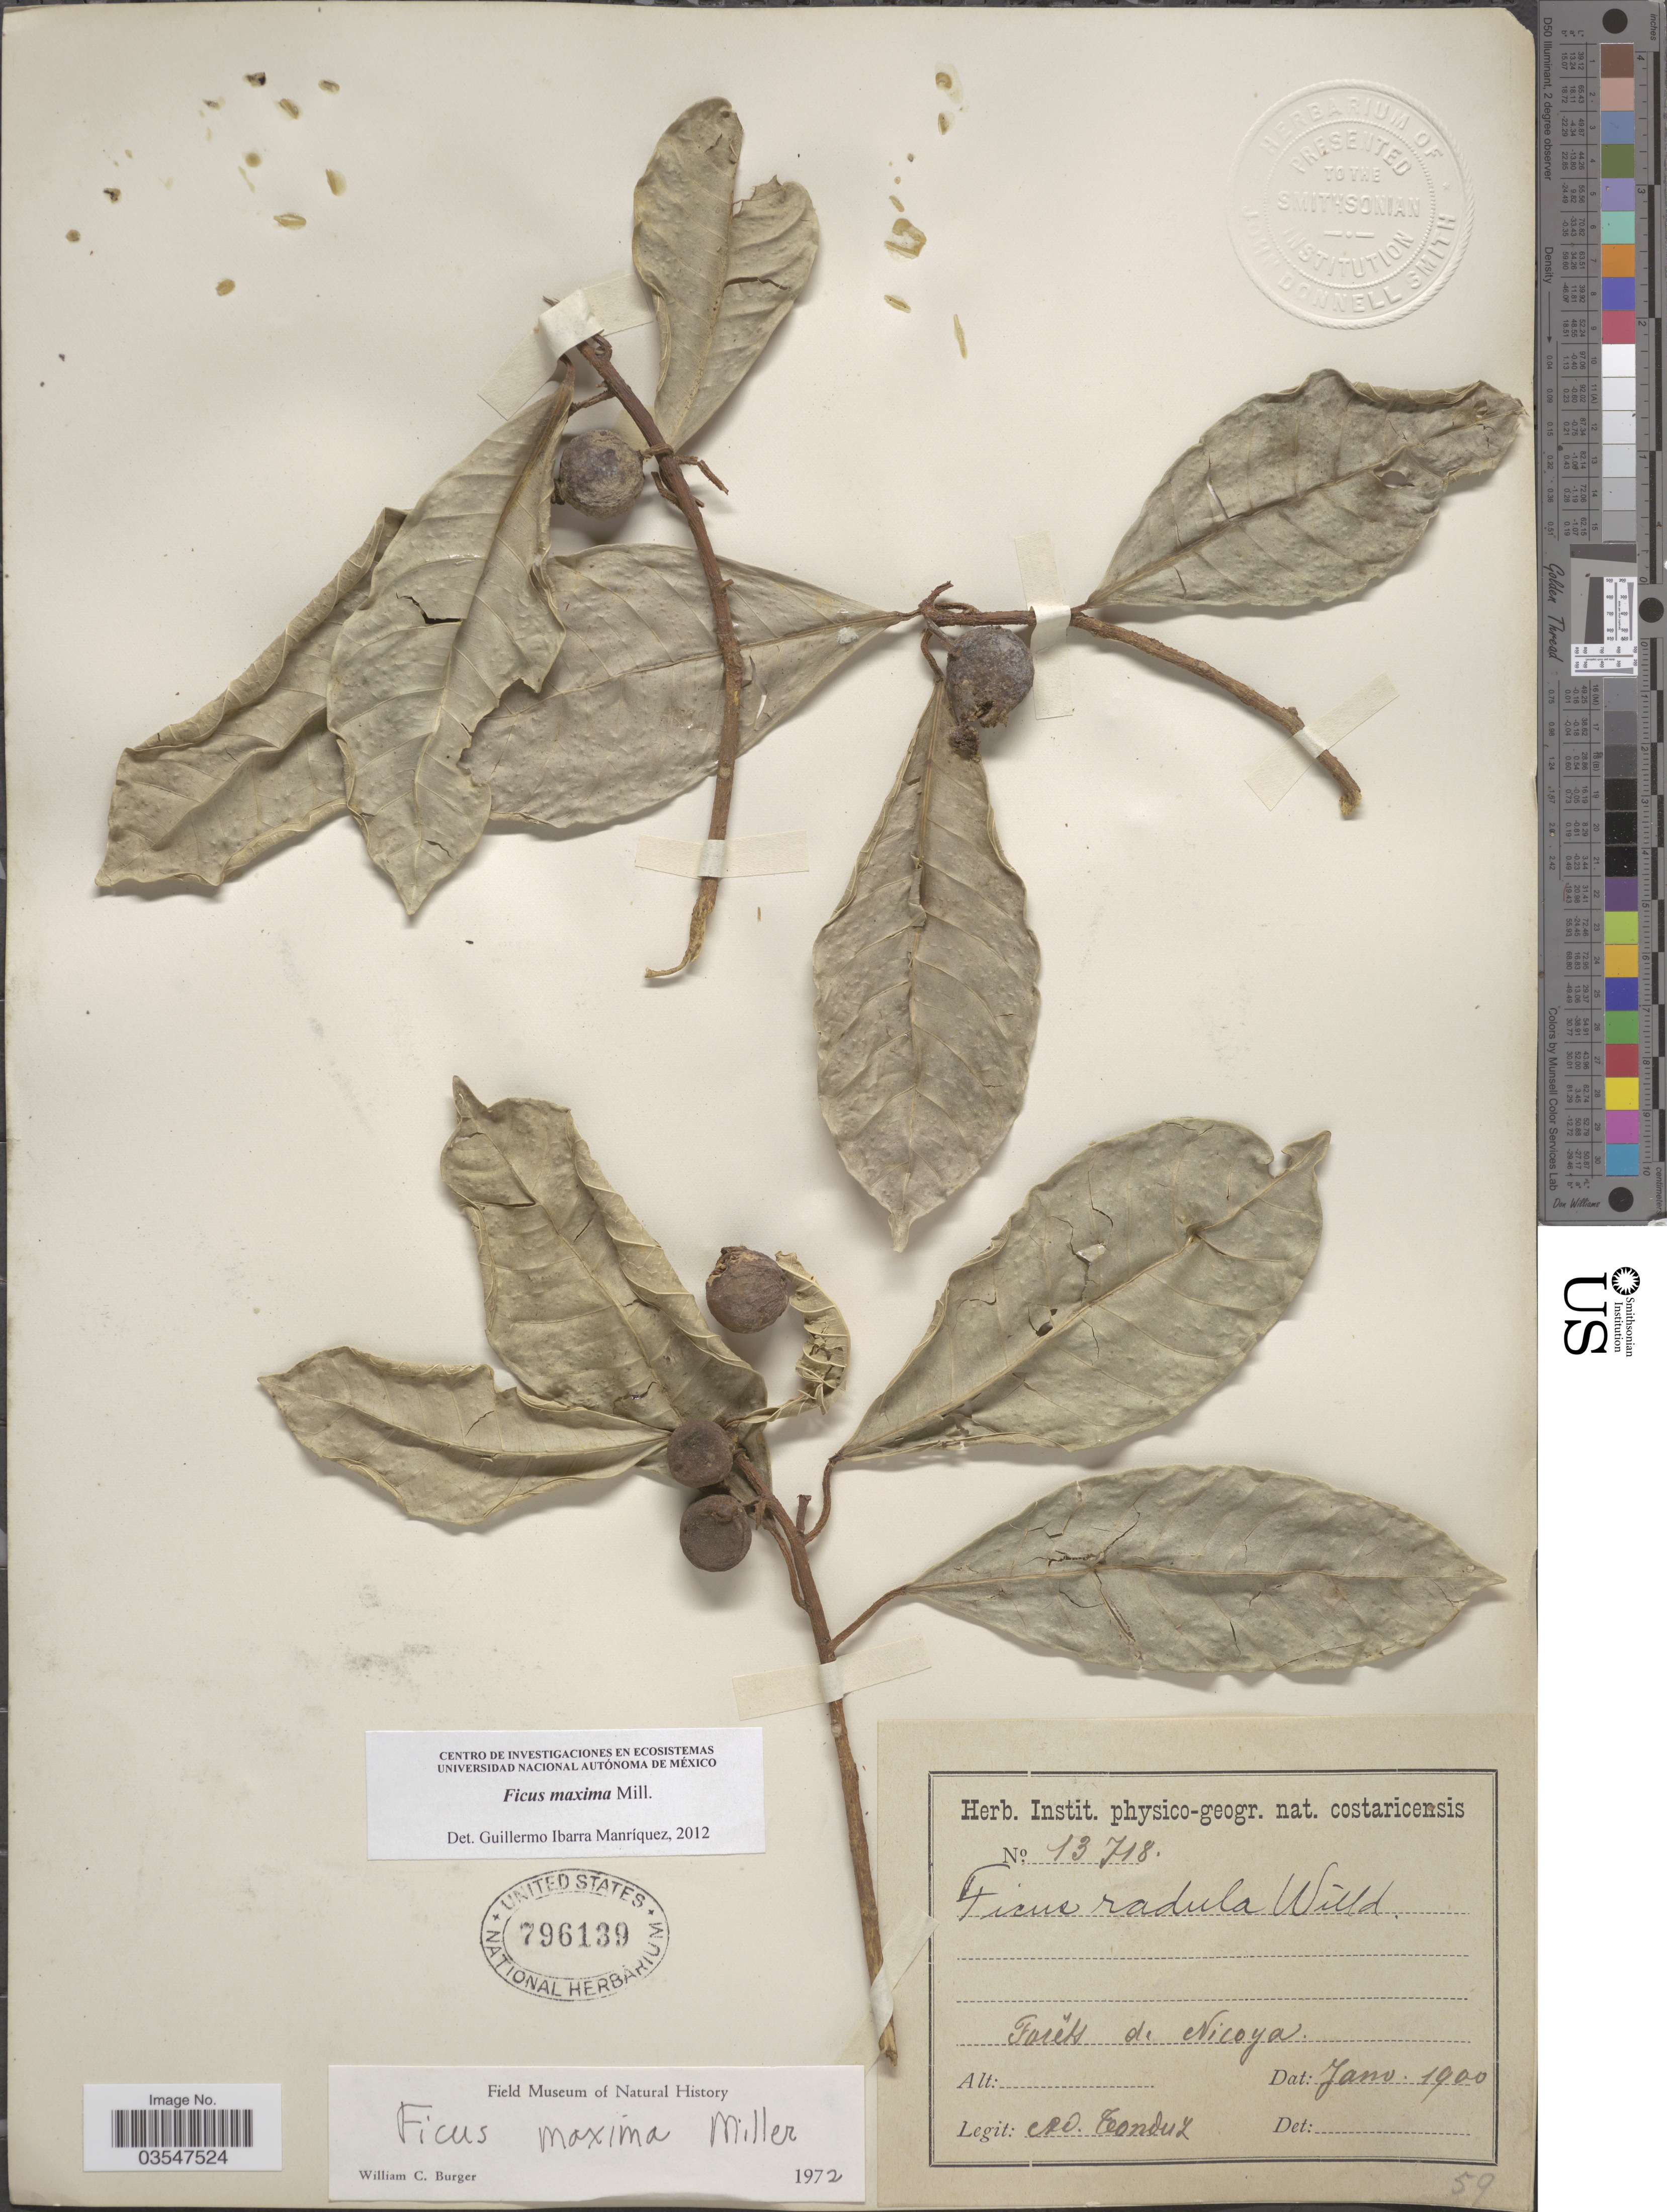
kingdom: Plantae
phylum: Tracheophyta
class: Magnoliopsida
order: Rosales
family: Moraceae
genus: Ficus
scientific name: Ficus maxima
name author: Mill.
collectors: A. Tonduz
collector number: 13718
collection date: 1900-01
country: Costa Rica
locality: Forêts de Nicoya.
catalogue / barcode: US 796139